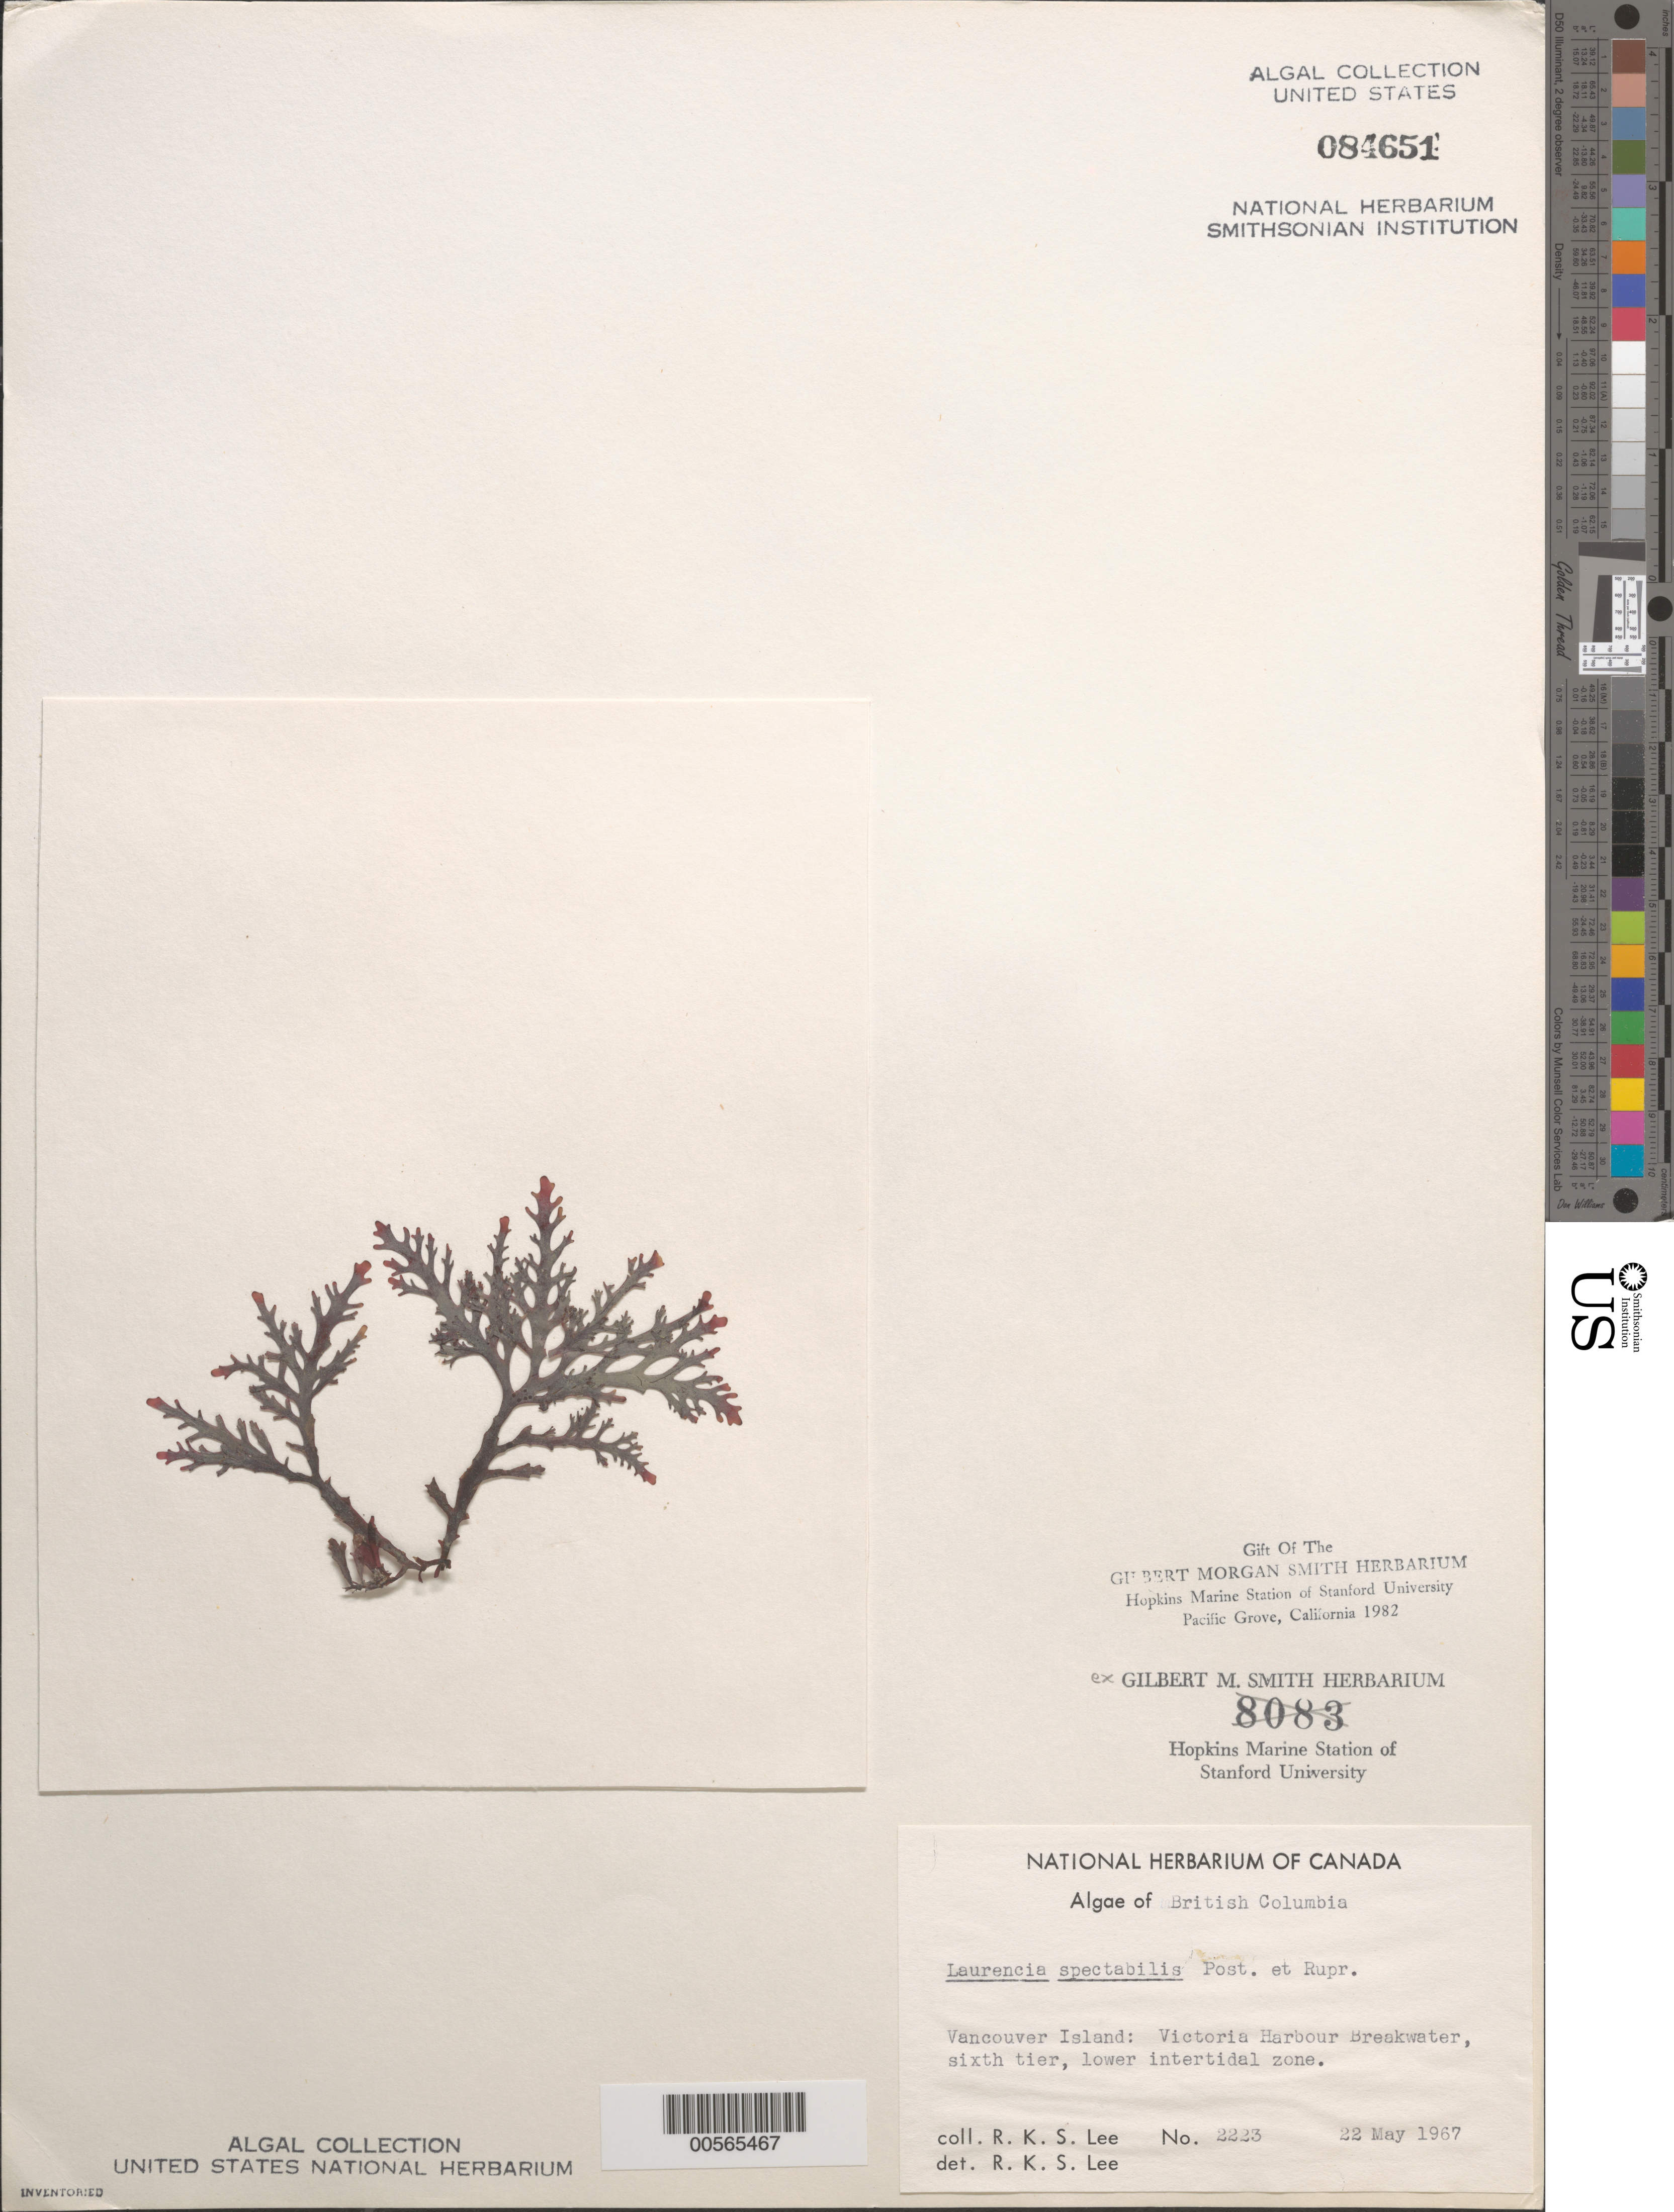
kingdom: Plantae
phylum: Rhodophyta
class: Florideophyceae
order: Ceramiales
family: Rhodomelaceae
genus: Osmundea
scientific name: Osmundea spectabilis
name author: (Postels & Rupr.) K.W. Nam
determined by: Algae name updating Project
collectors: R. Lee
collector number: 2223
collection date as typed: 22 May 1967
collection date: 1967-05-22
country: Canada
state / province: British Columbia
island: Vancouver Island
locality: Victoria Harbor breakwater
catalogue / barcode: US 84651